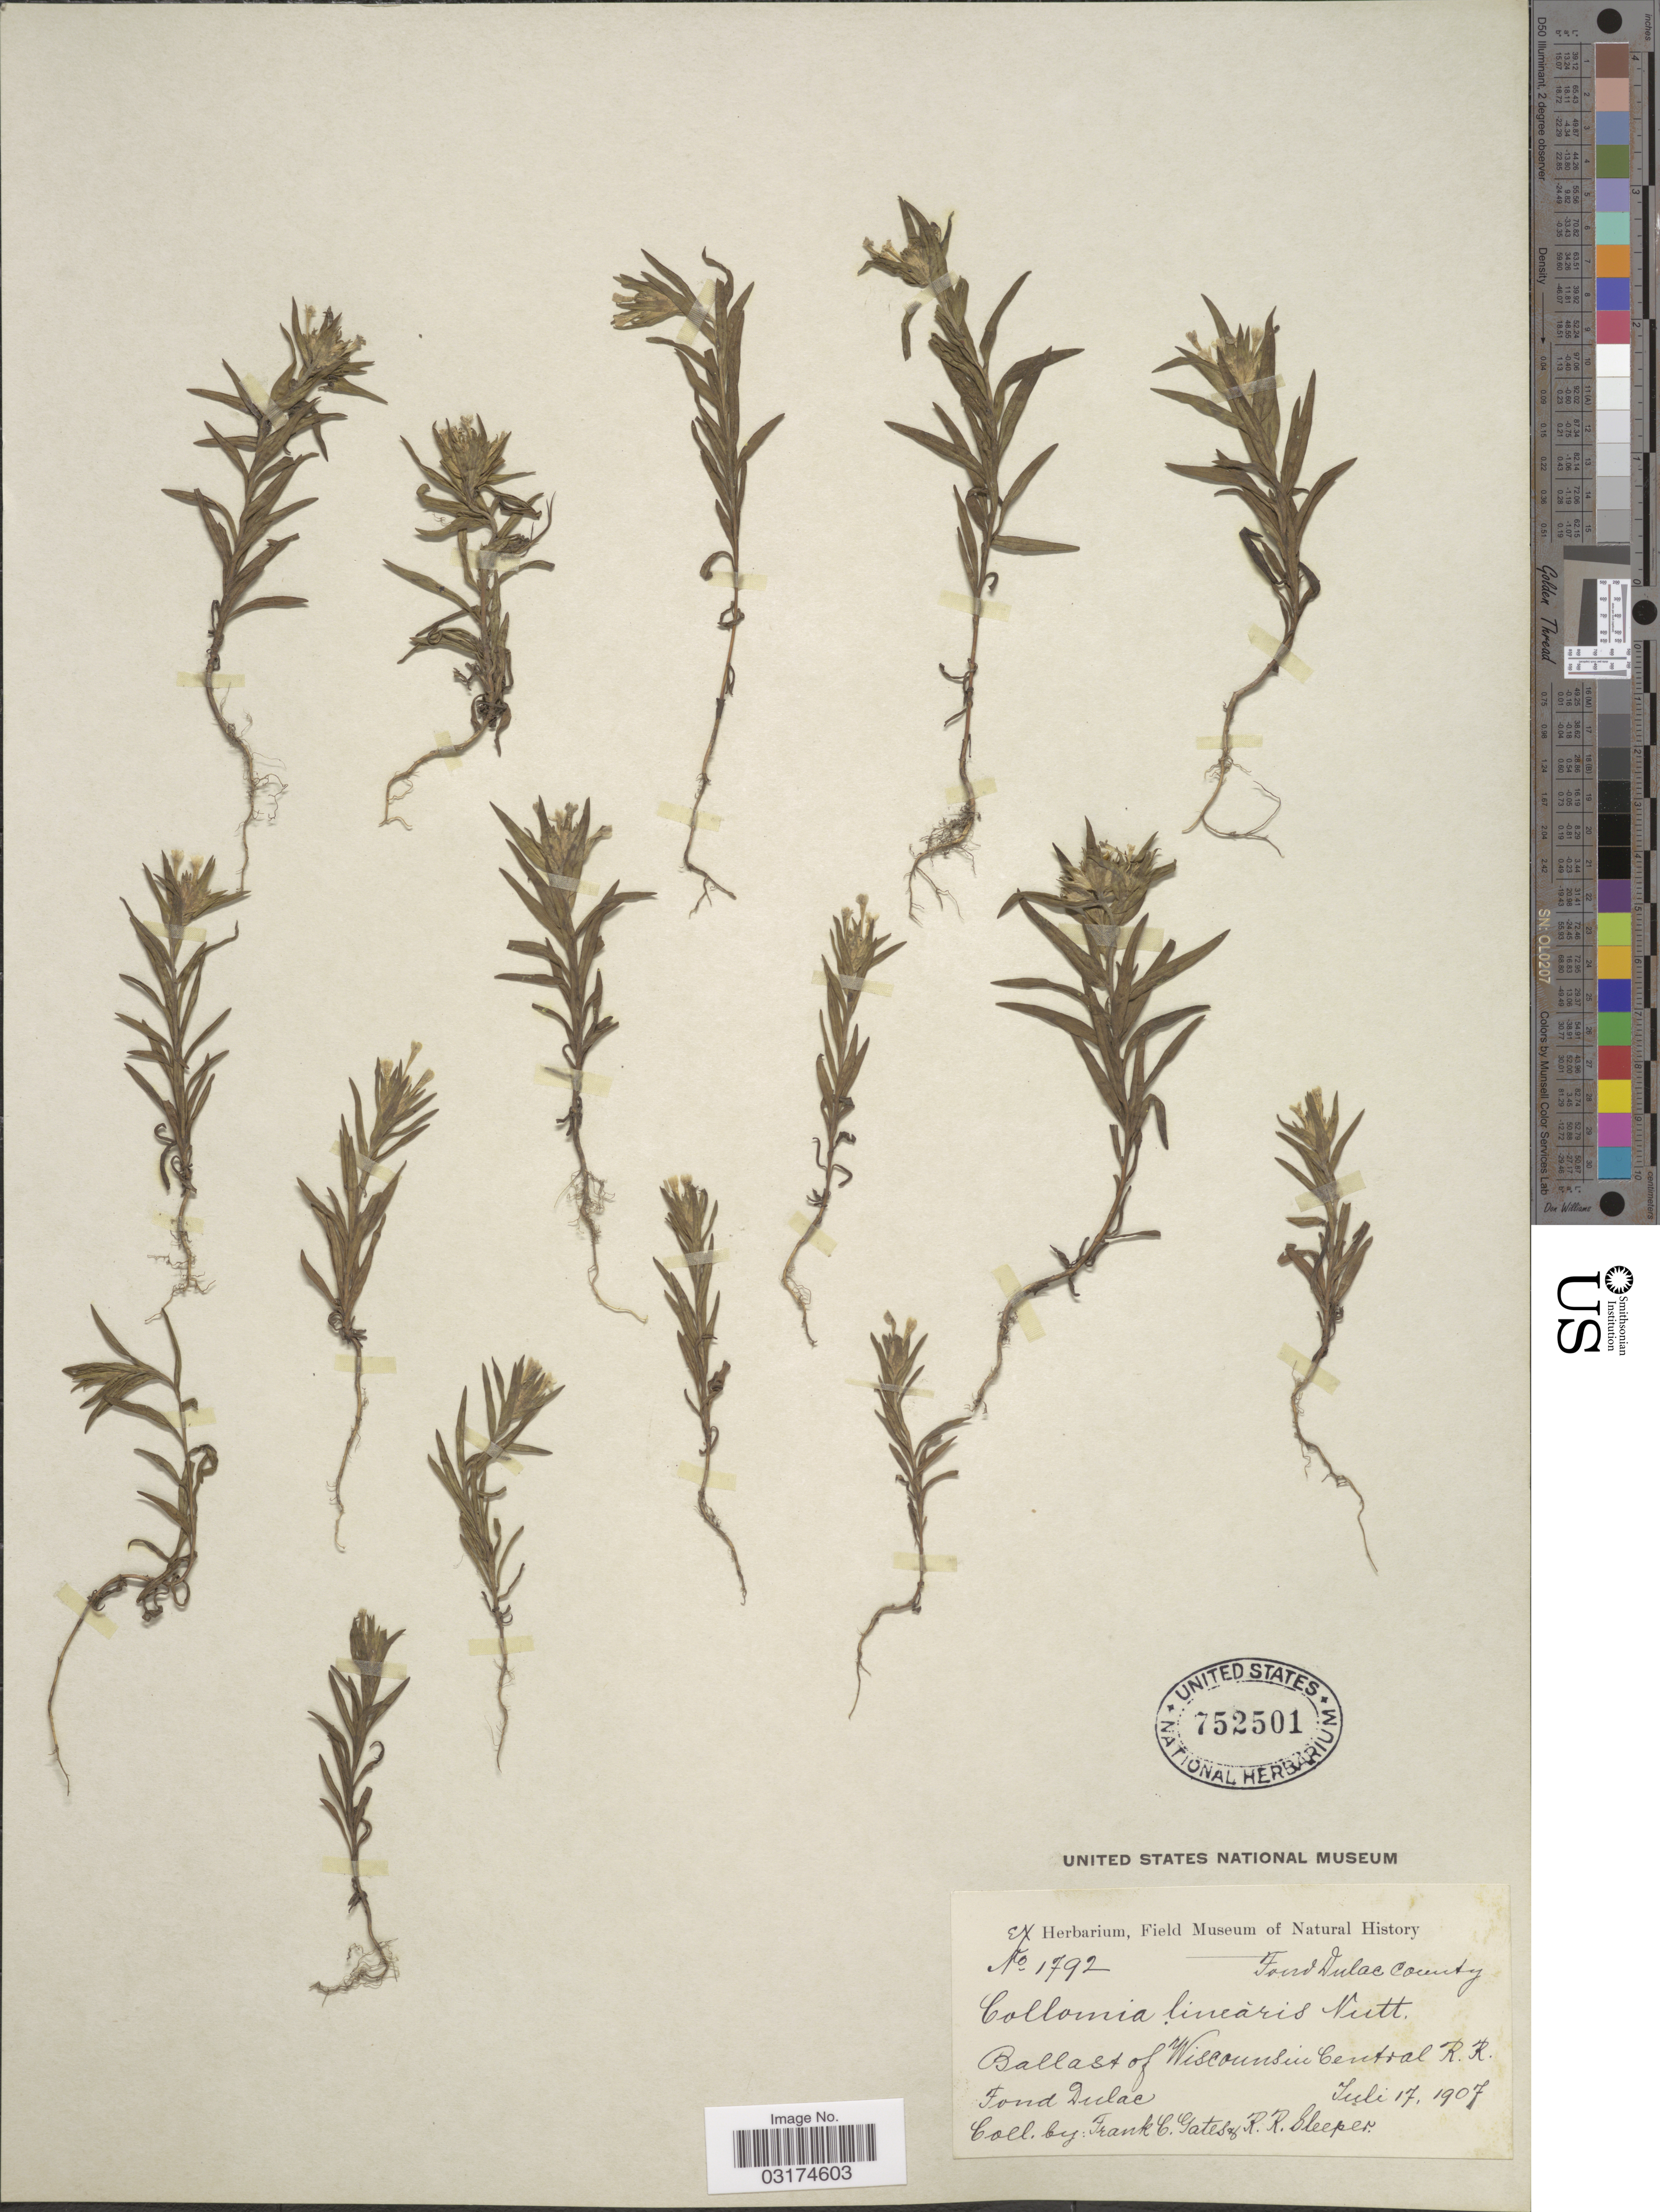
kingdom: Plantae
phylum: Tracheophyta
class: Magnoliopsida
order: Ericales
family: Polemoniaceae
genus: Collomia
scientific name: Collomia linearis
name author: Nutt.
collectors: F. C. Gates & R. Sleeper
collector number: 1792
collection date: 1907-07-17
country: United States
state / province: Wisconsin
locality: Fond Dulac County. Ballast of Wisconsin Central R.R. Fond Dulac. Fond Dulac County.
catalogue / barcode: US 752501